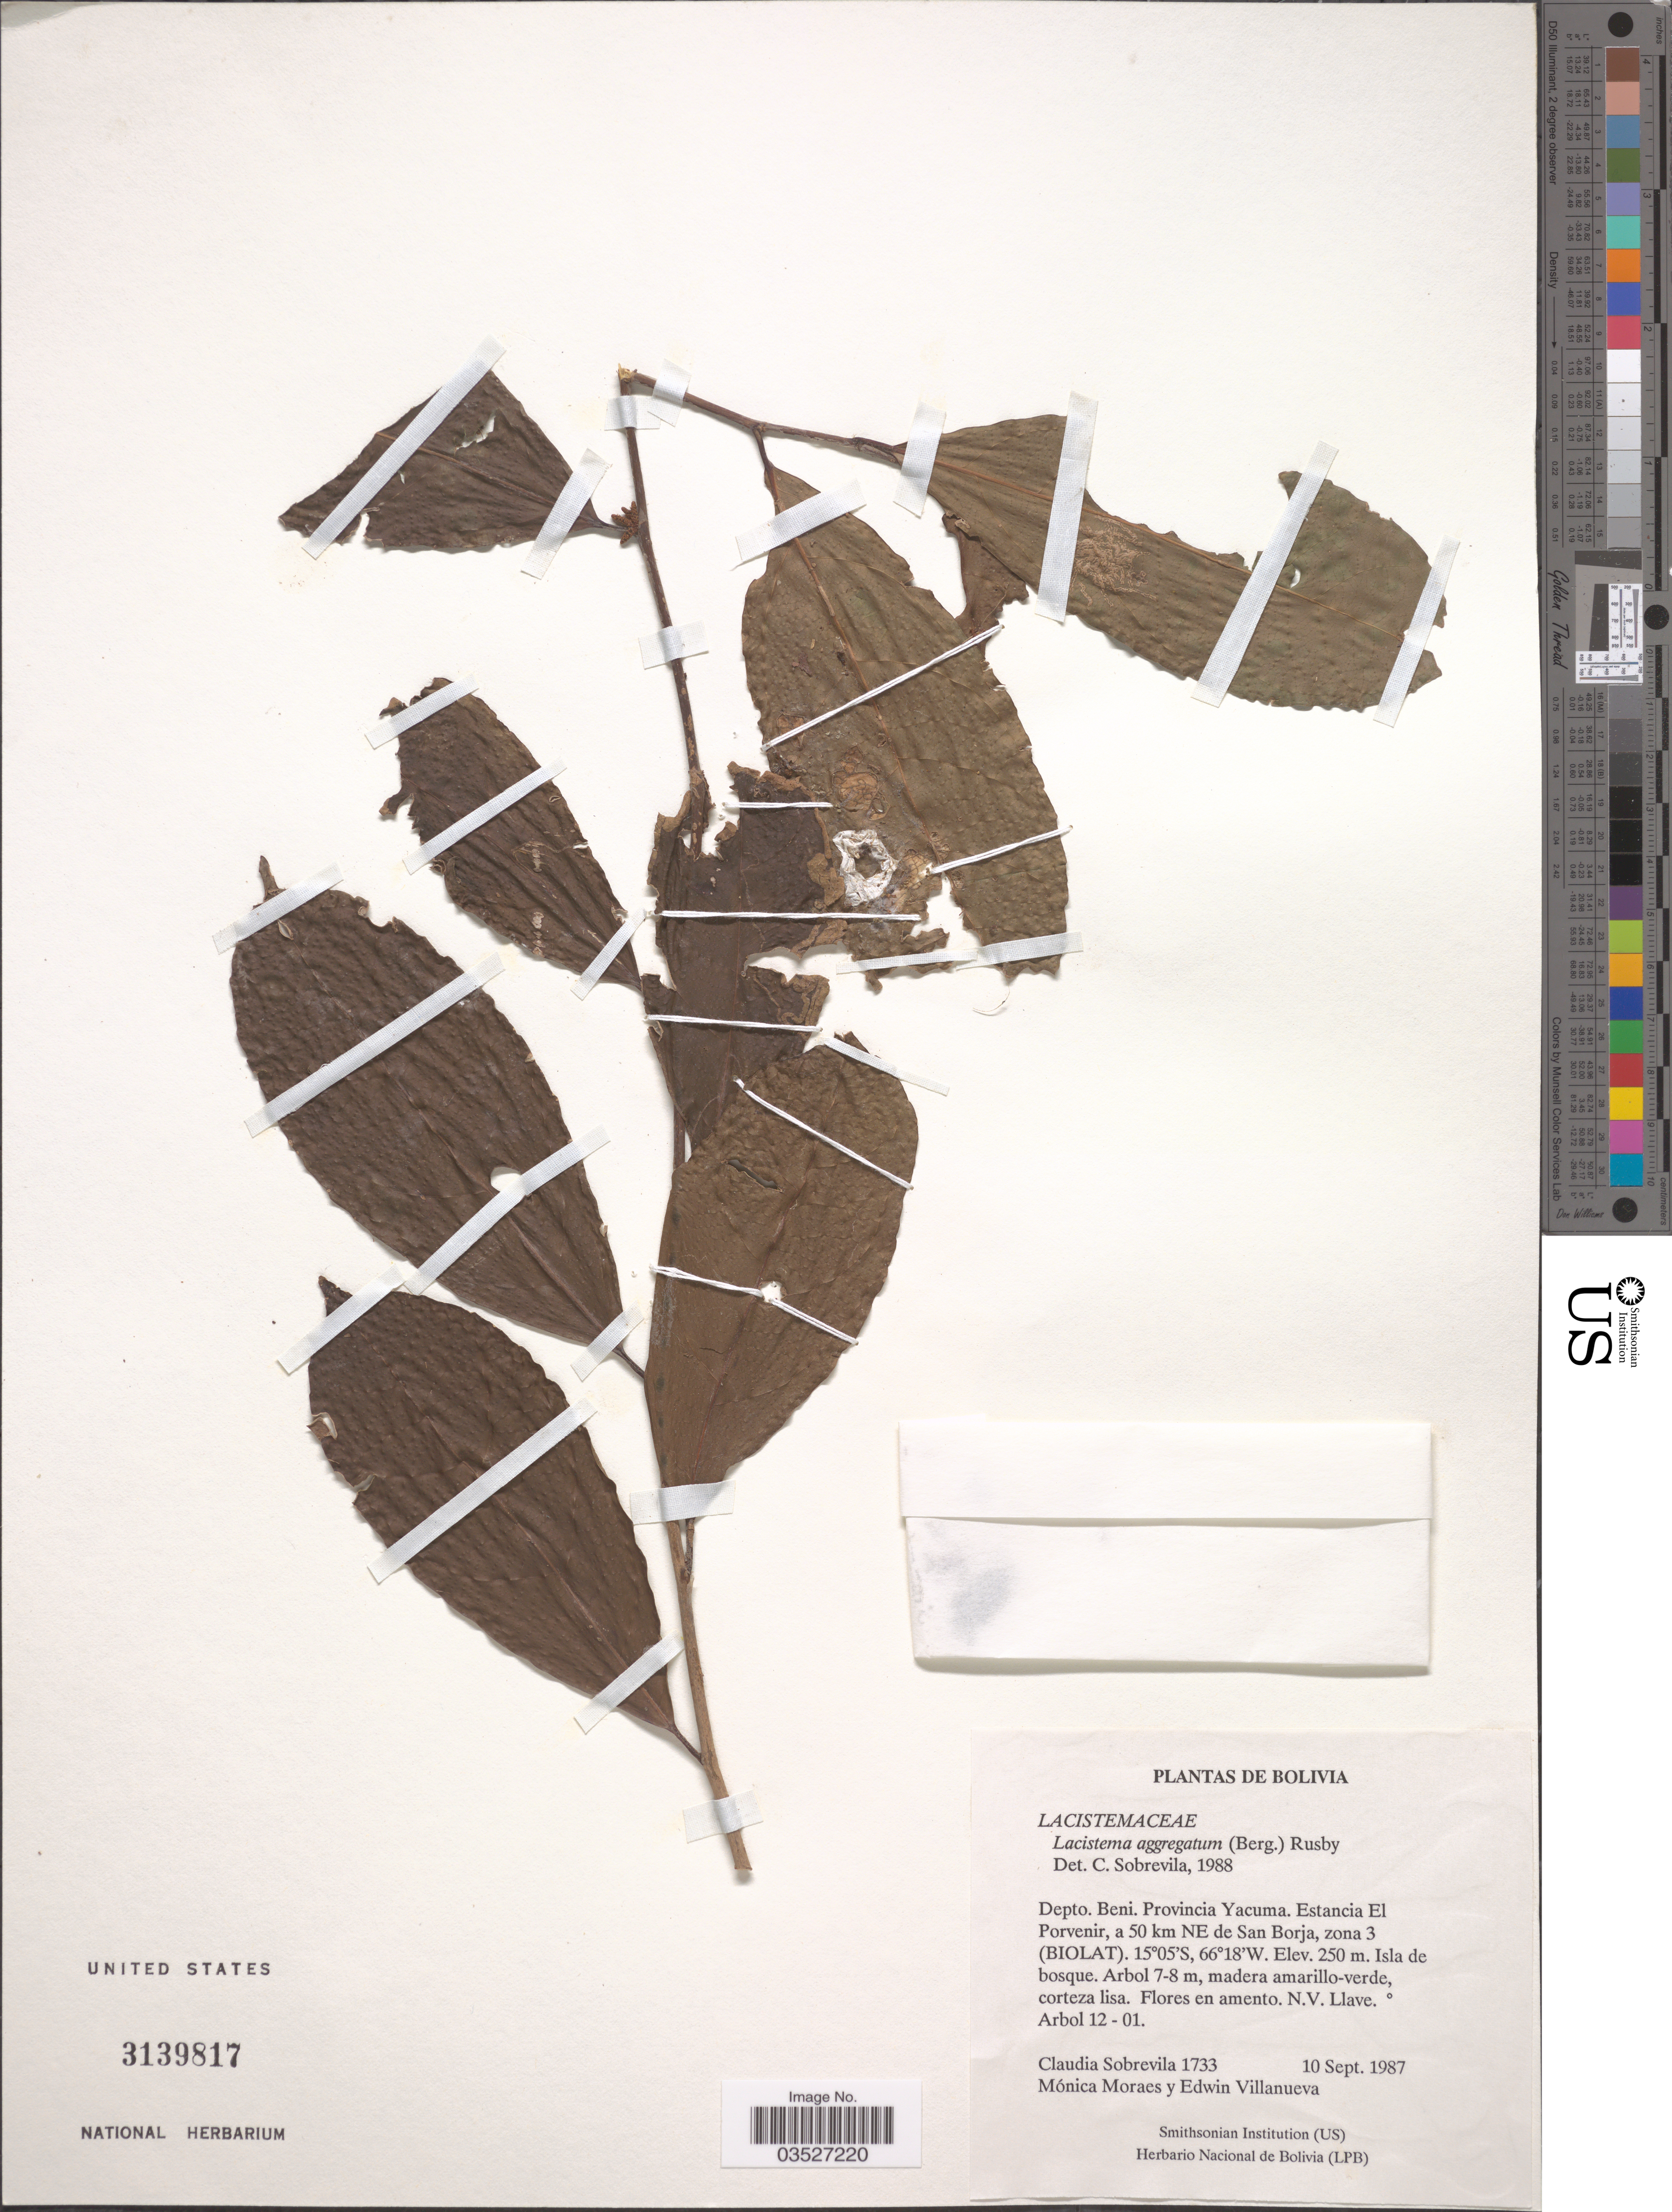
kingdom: Plantae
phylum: Tracheophyta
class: Magnoliopsida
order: Malpighiales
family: Lacistemataceae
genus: Lacistema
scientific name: Lacistema aggregatum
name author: (P.J. Bergius) Rusby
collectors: C. Sobrevila, M. Moraes & E. Villanueva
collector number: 1733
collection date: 1987-09-10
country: Bolivia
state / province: Beni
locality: Depto. Beni. Provincia Yacuma. Estancia El Porvenir, a 50 km NE de San Borja, zona 3 (BIOLAT).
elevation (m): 250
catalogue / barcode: US 3139817